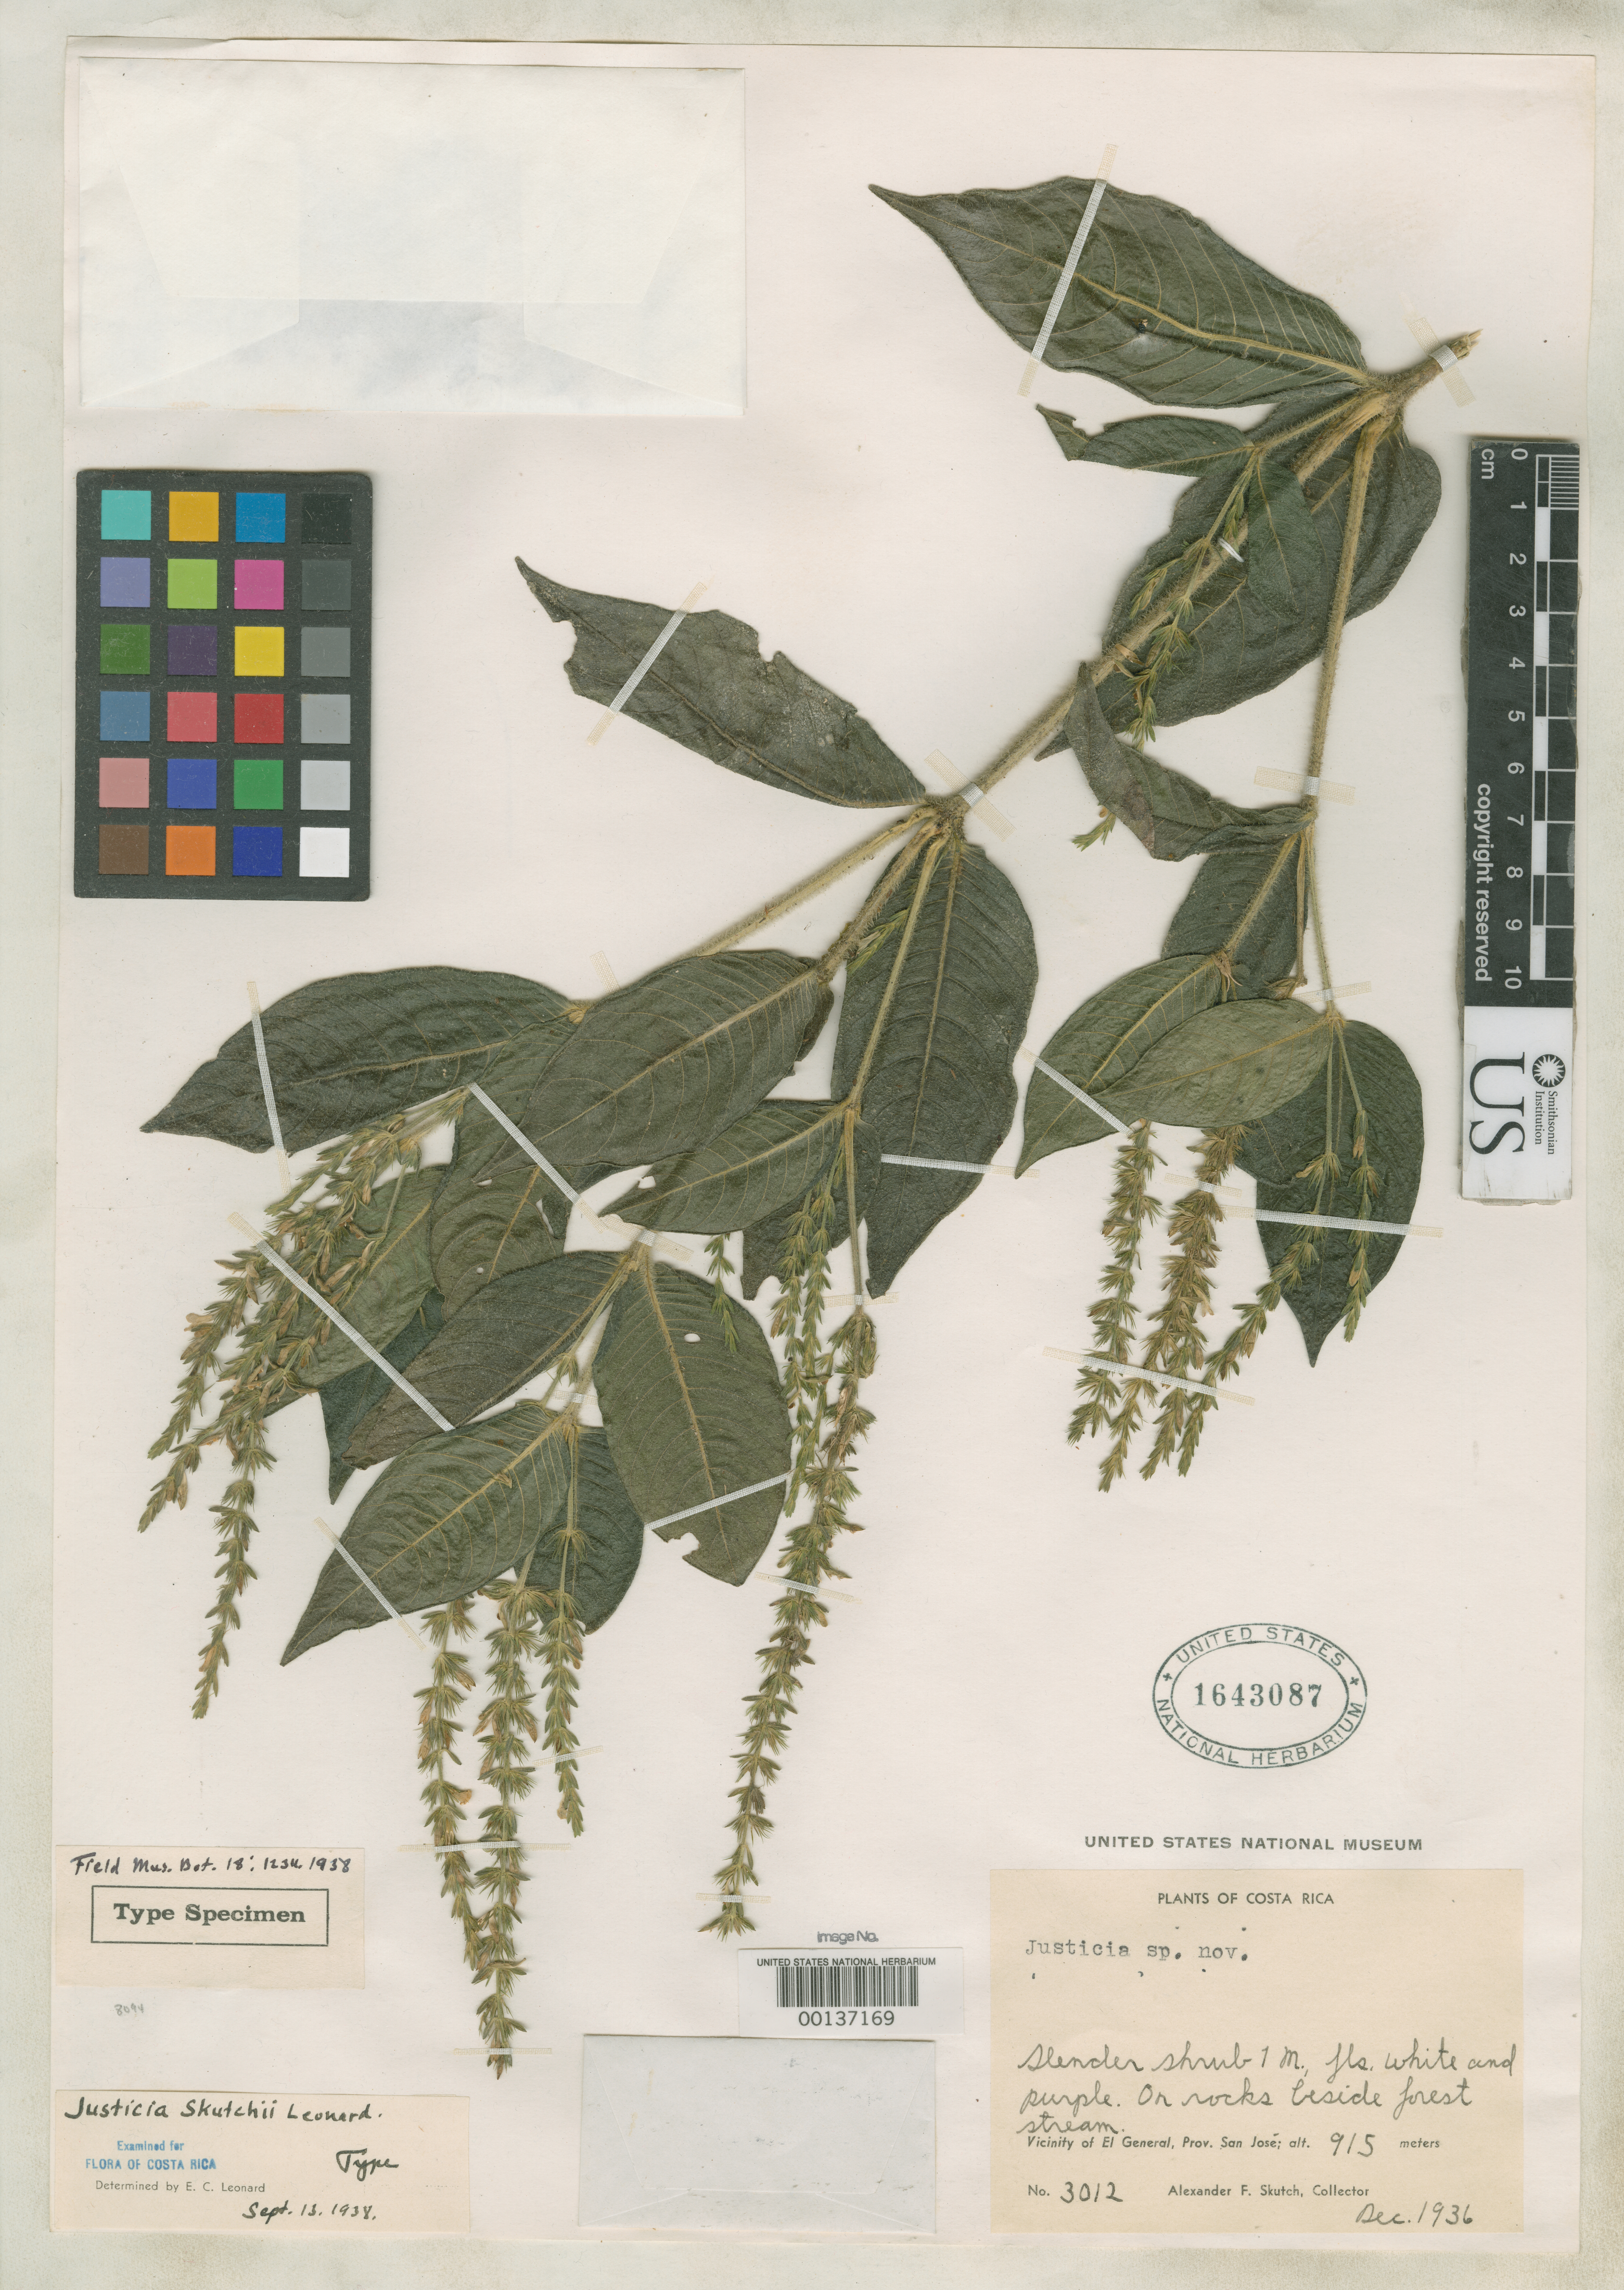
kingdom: Plantae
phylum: Tracheophyta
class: Magnoliopsida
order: Lamiales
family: Acanthaceae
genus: Justicia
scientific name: Justicia skutchii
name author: Leonard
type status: Holotype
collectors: A. F. Skutch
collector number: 3012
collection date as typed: Dec 1936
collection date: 1936-12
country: Costa Rica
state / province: San José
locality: Vicinity of El General.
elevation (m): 915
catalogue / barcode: US 1643087